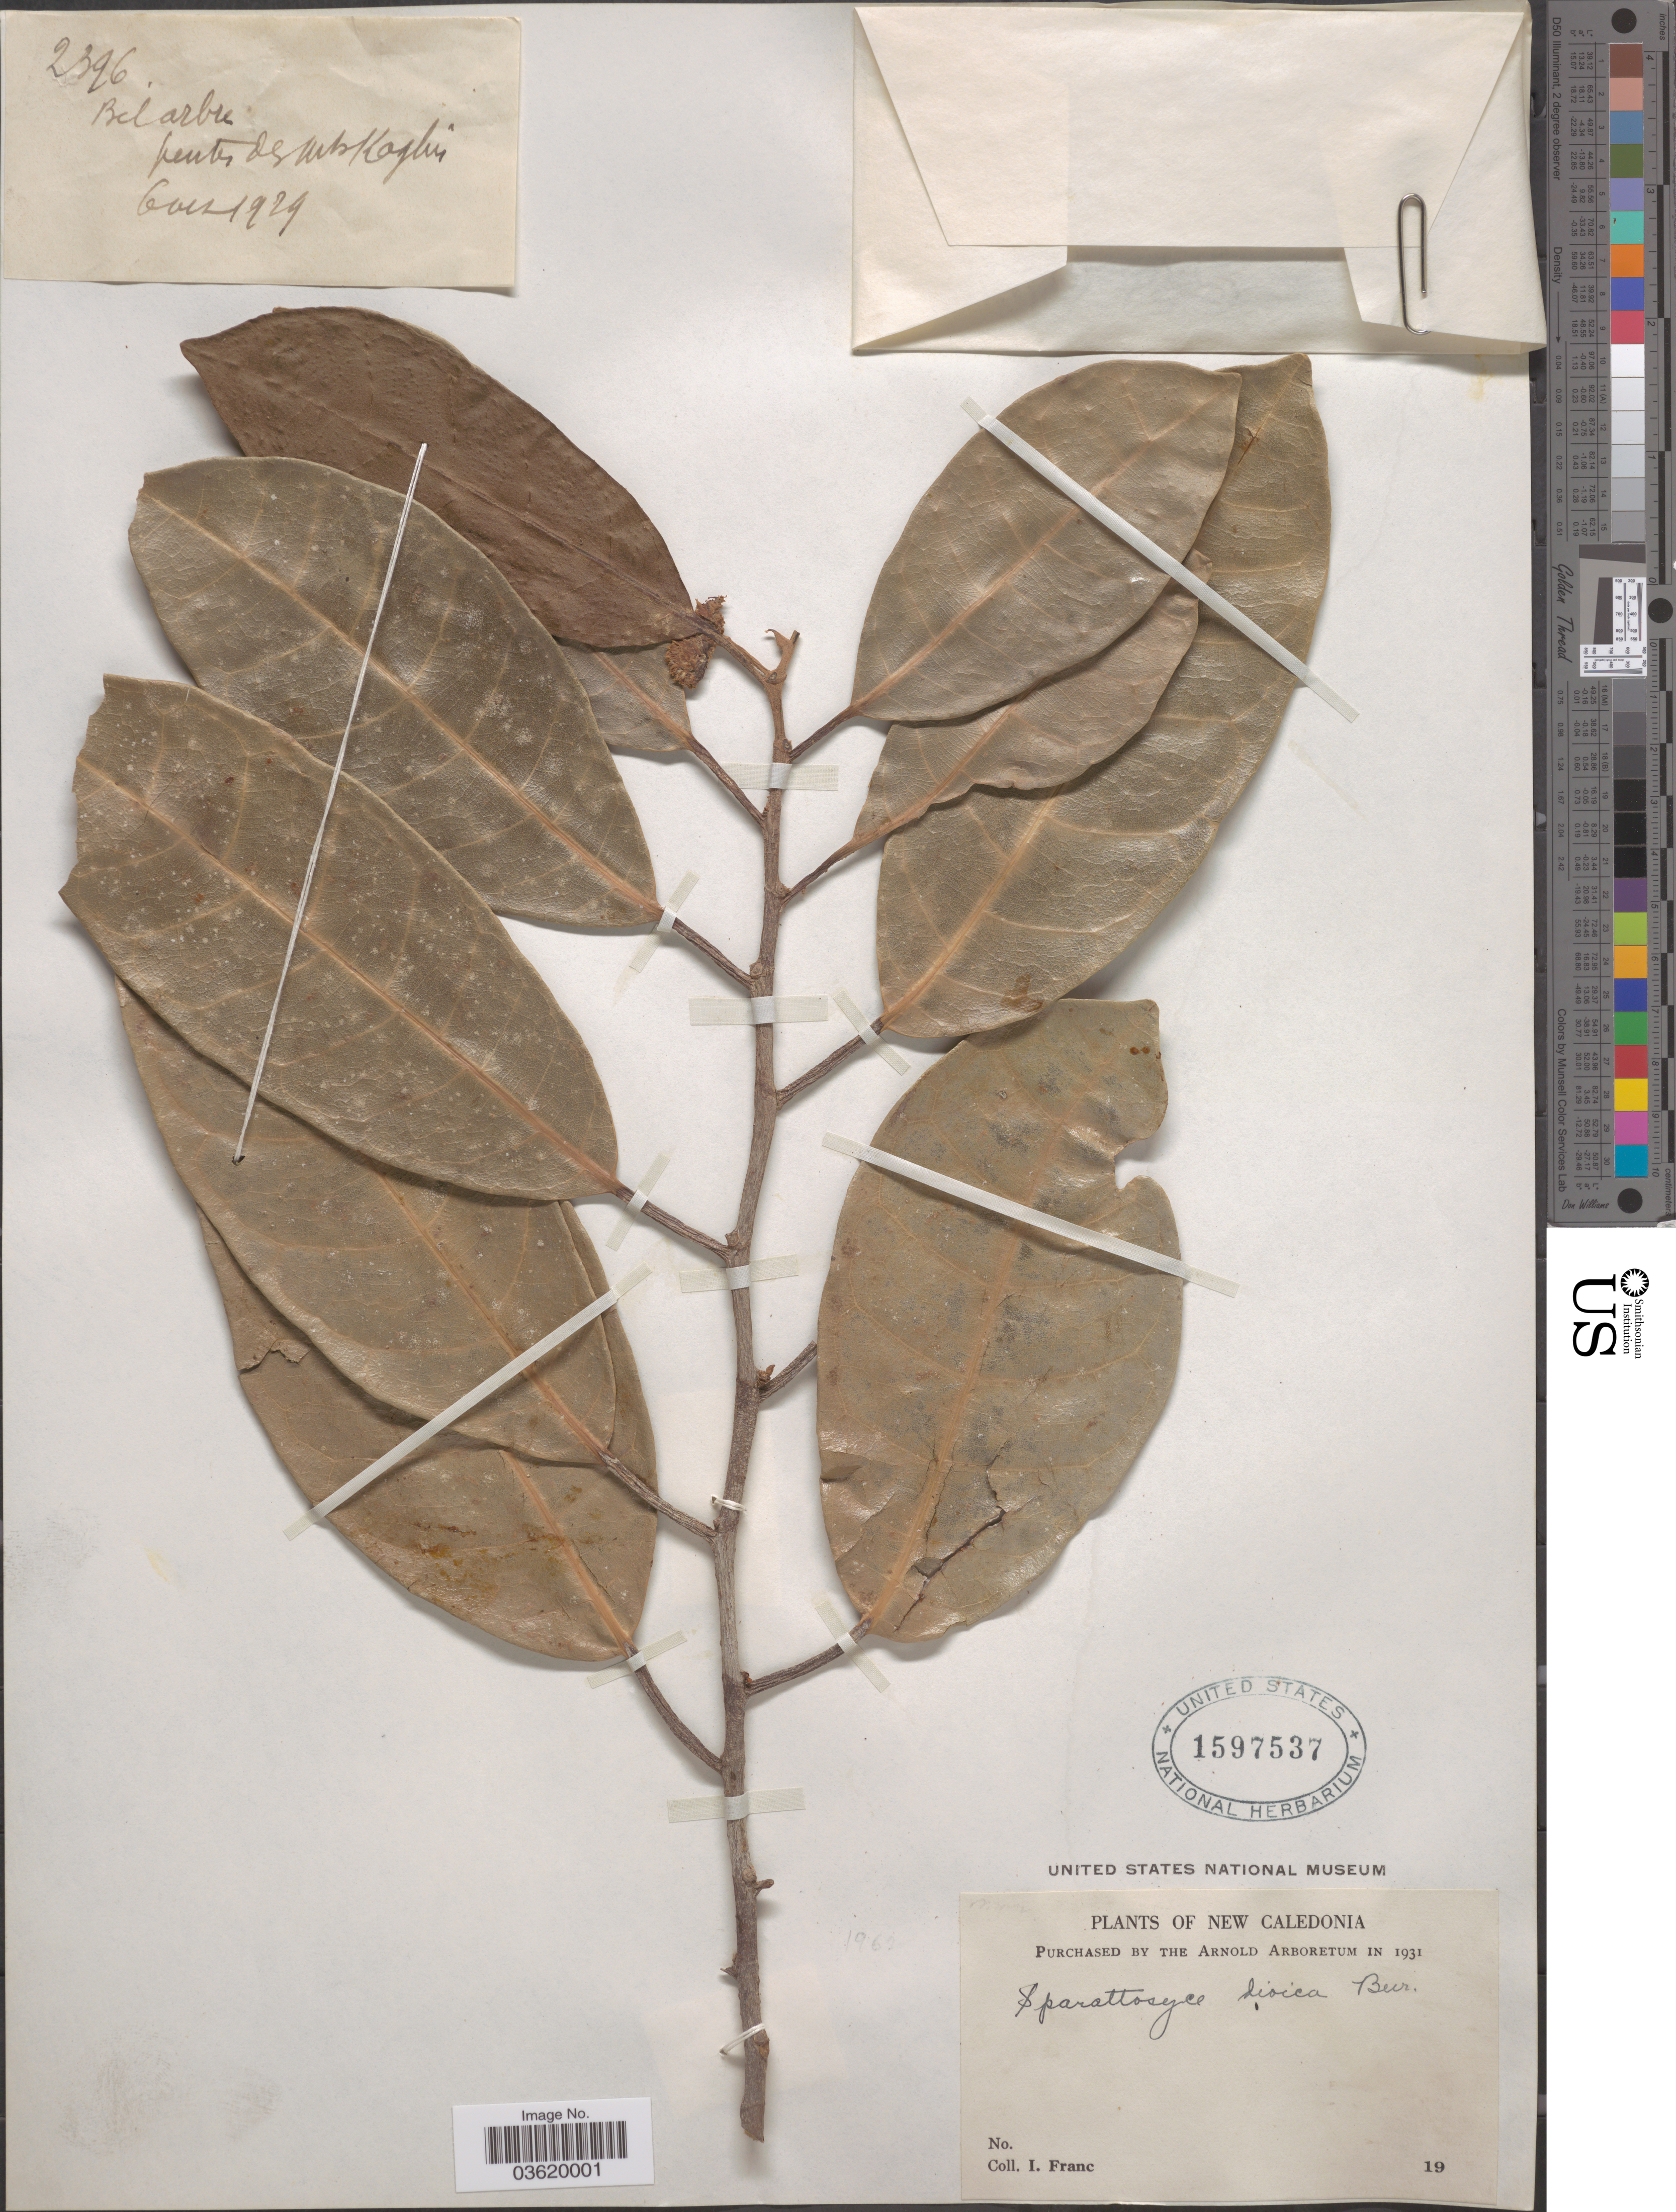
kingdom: Plantae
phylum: Tracheophyta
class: Magnoliopsida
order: Rosales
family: Moraceae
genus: Sparattosyce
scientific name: Sparattosyce dioica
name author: Bureau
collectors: I. Franc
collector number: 2396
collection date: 1929-10-06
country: New Caledonia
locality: Belarbre.? Pentes de Mts Koghis.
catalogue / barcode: US 1597537